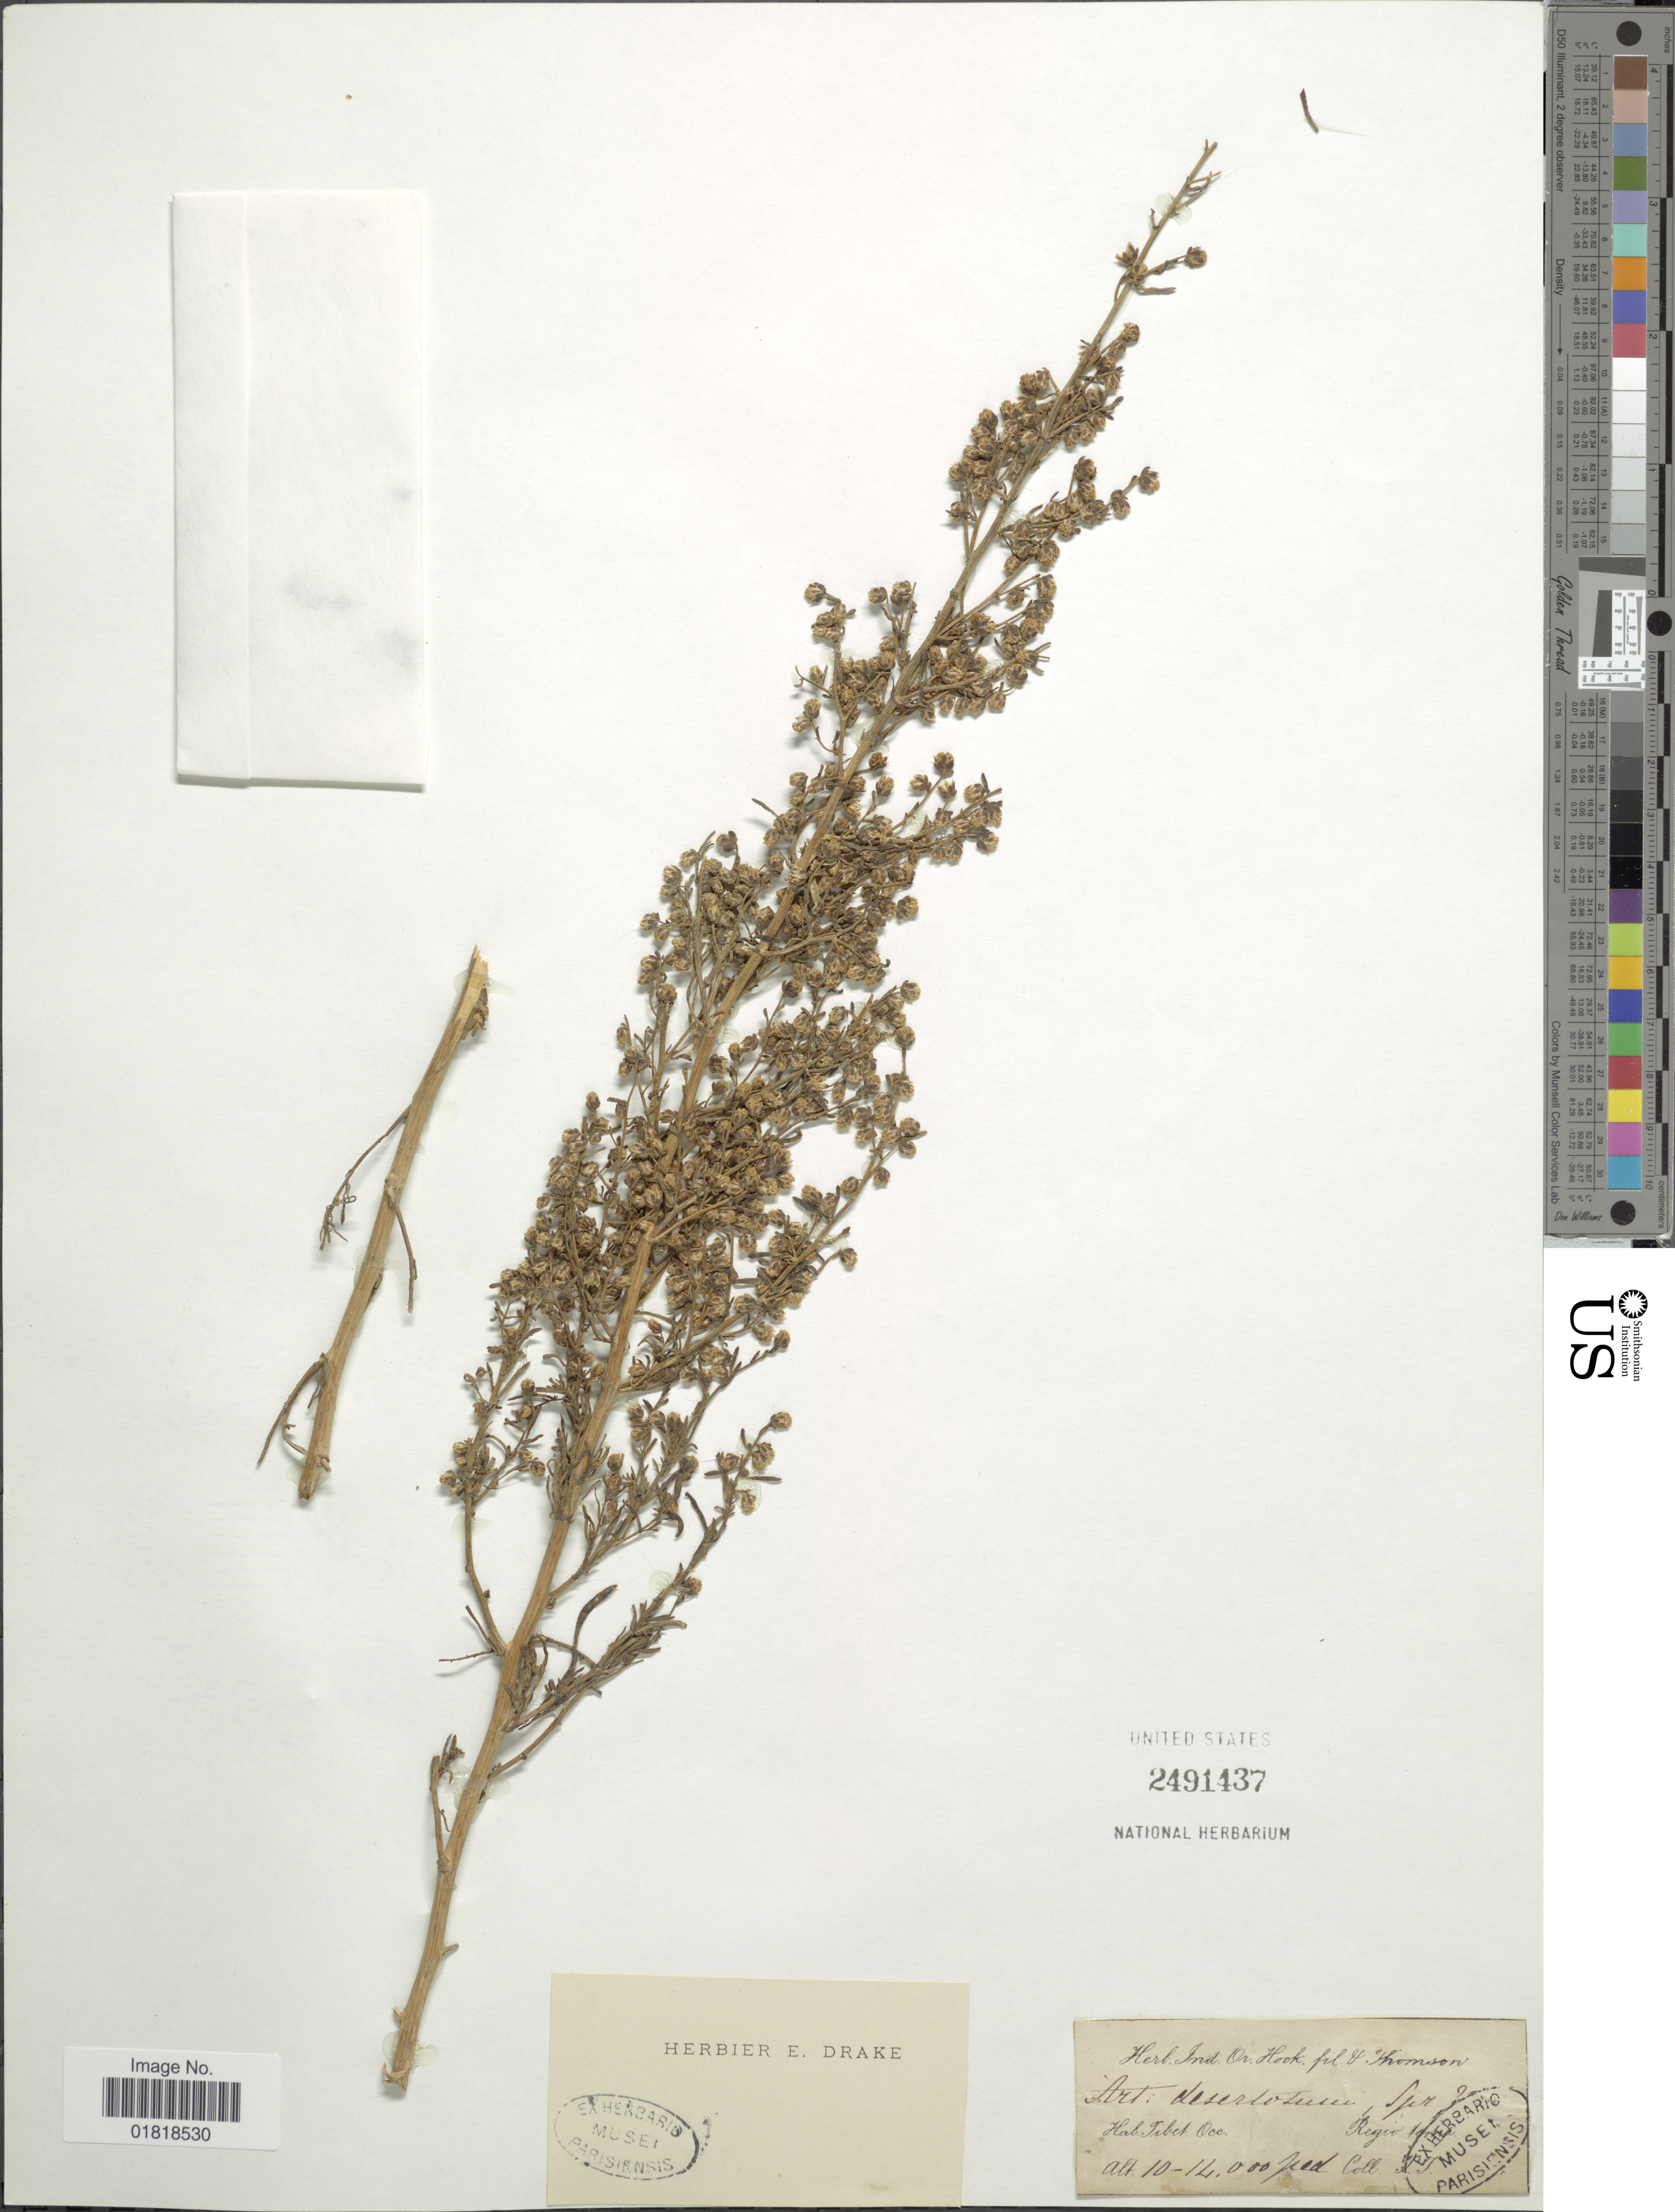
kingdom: Plantae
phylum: Tracheophyta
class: Magnoliopsida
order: Asterales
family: Asteraceae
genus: Artemisia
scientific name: Artemisia desertorum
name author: Spreng.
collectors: T. Thomson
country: China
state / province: Xizang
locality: Hab Tibet Occ. Regio [illegible text] [interpreted]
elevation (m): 3048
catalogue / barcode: US 2491437